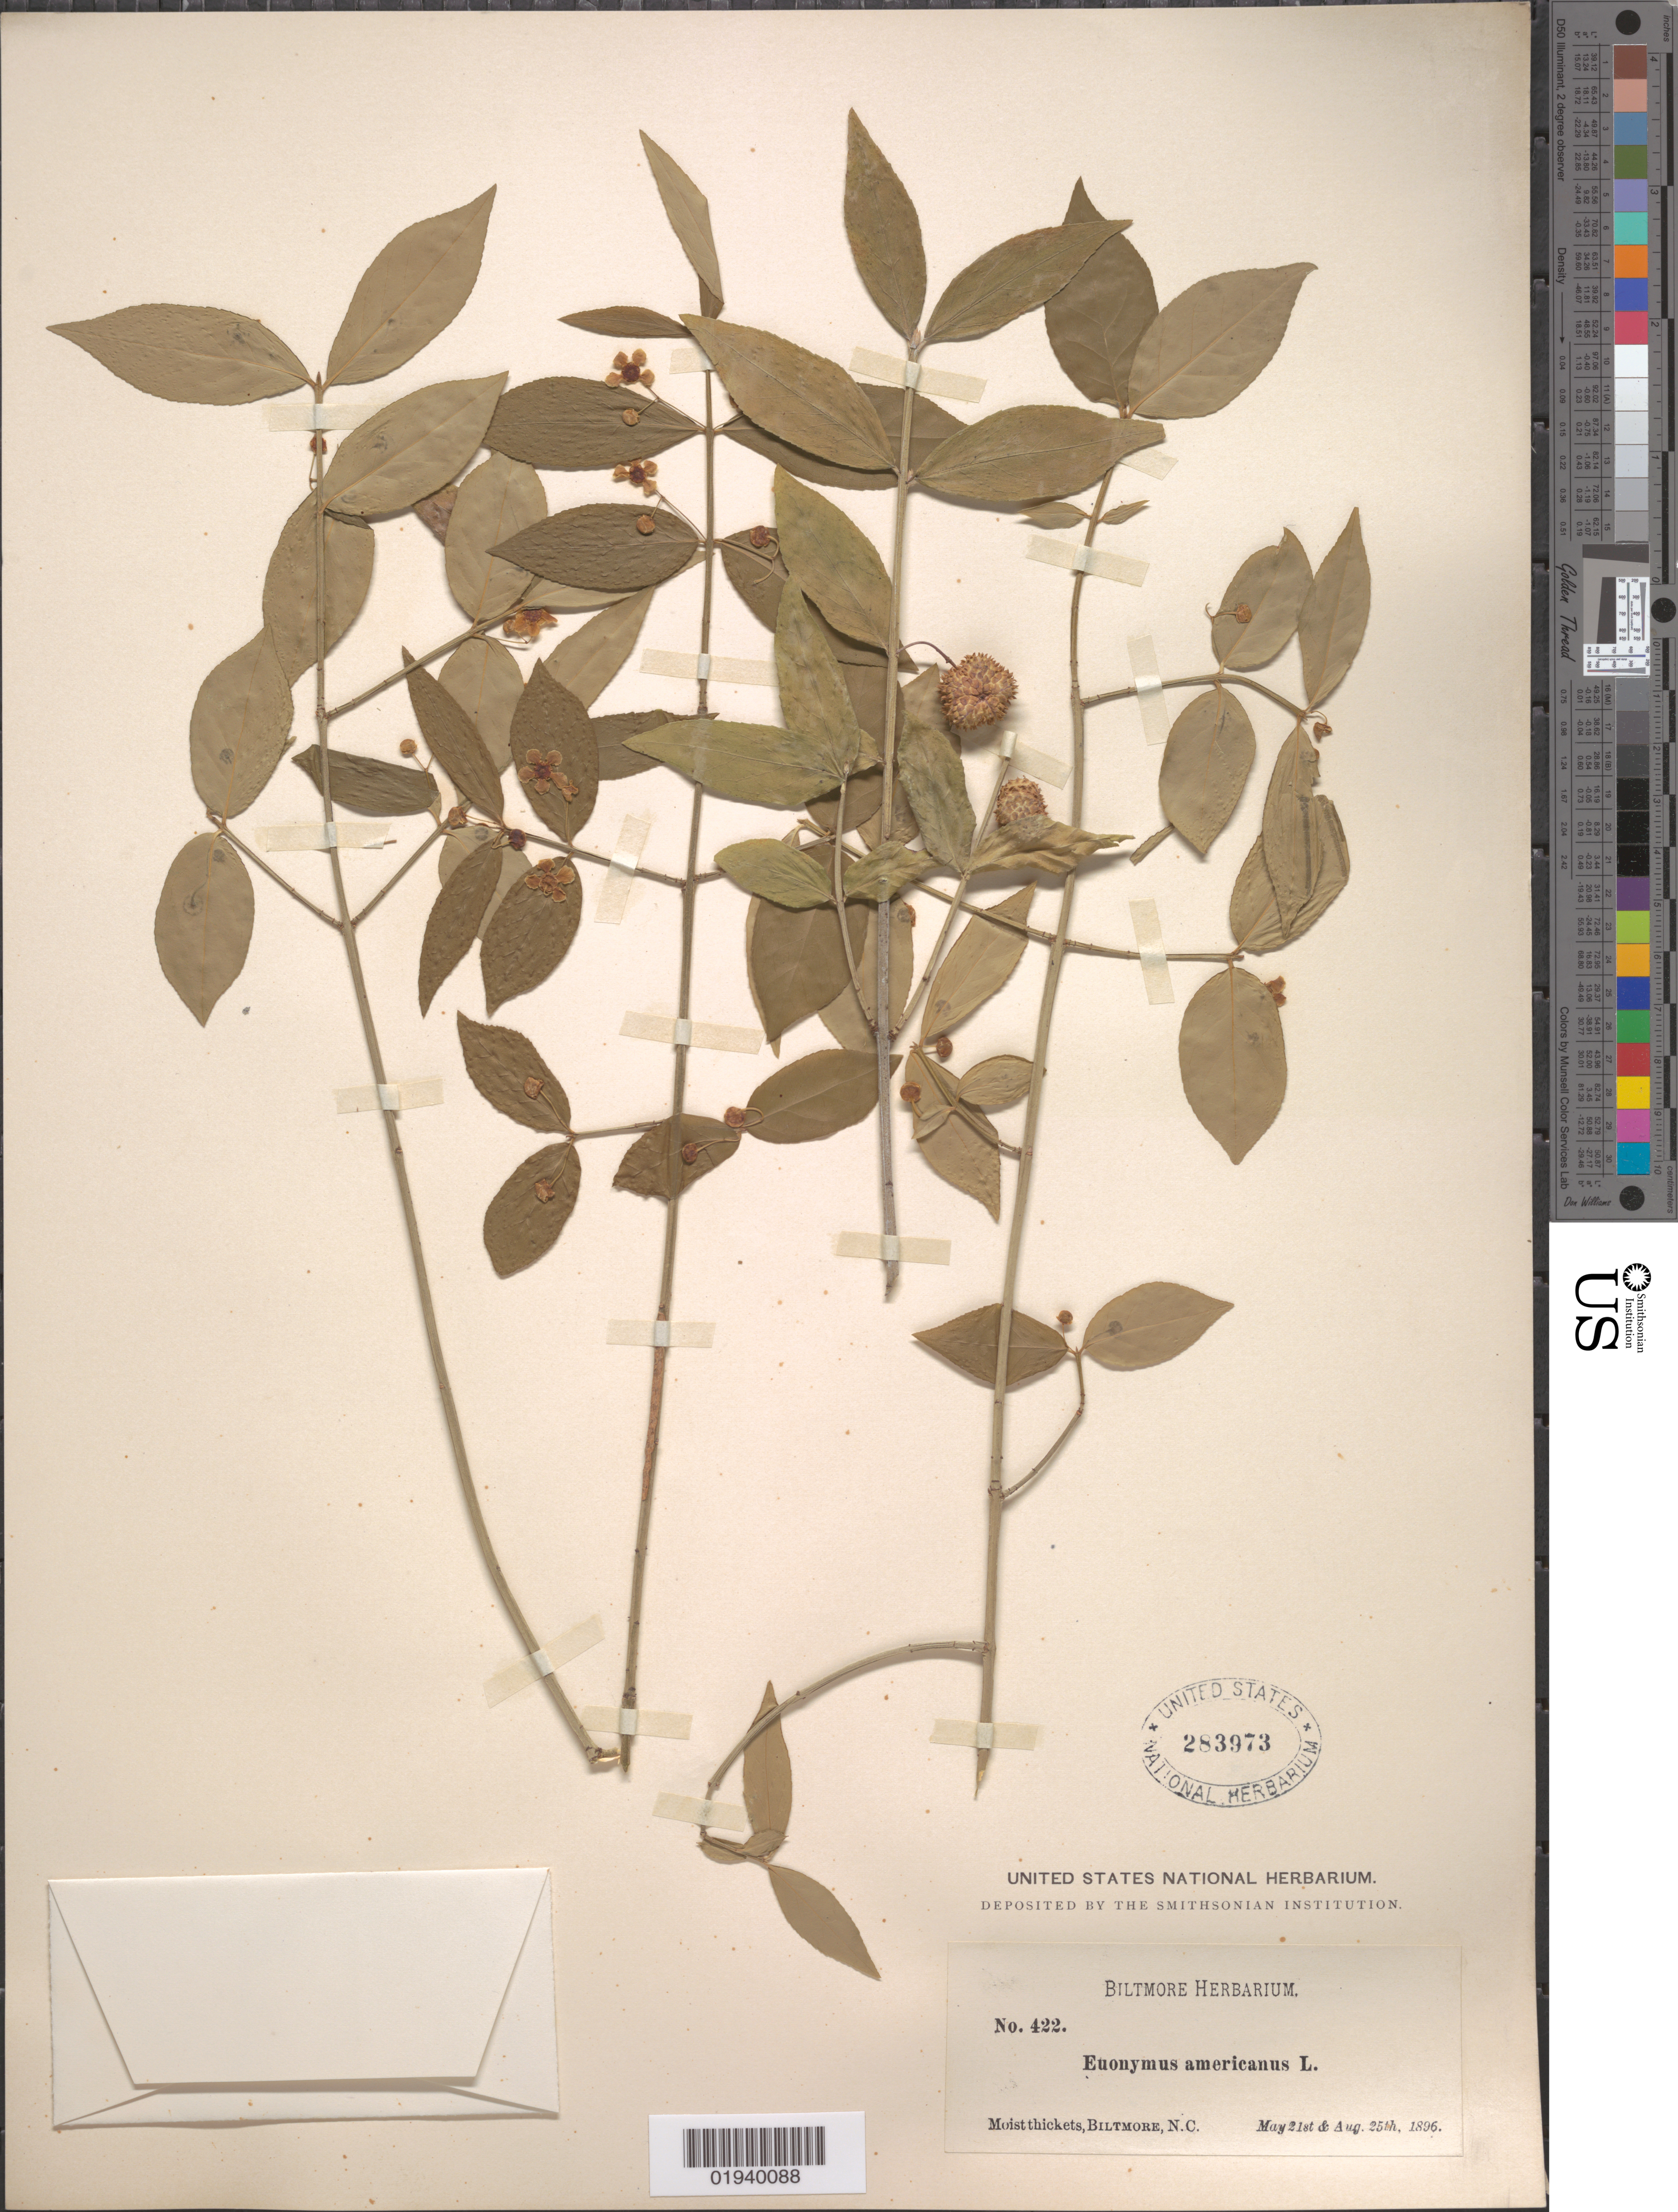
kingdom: Plantae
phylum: Tracheophyta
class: Magnoliopsida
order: Celastrales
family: Celastraceae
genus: Euonymus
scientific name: Euonymus americanus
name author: L.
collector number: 422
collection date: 1896-05-21,1896-08-25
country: United States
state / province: North Carolina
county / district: Buncombe County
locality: Biltmore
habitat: Moist thickets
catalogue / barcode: US 283973